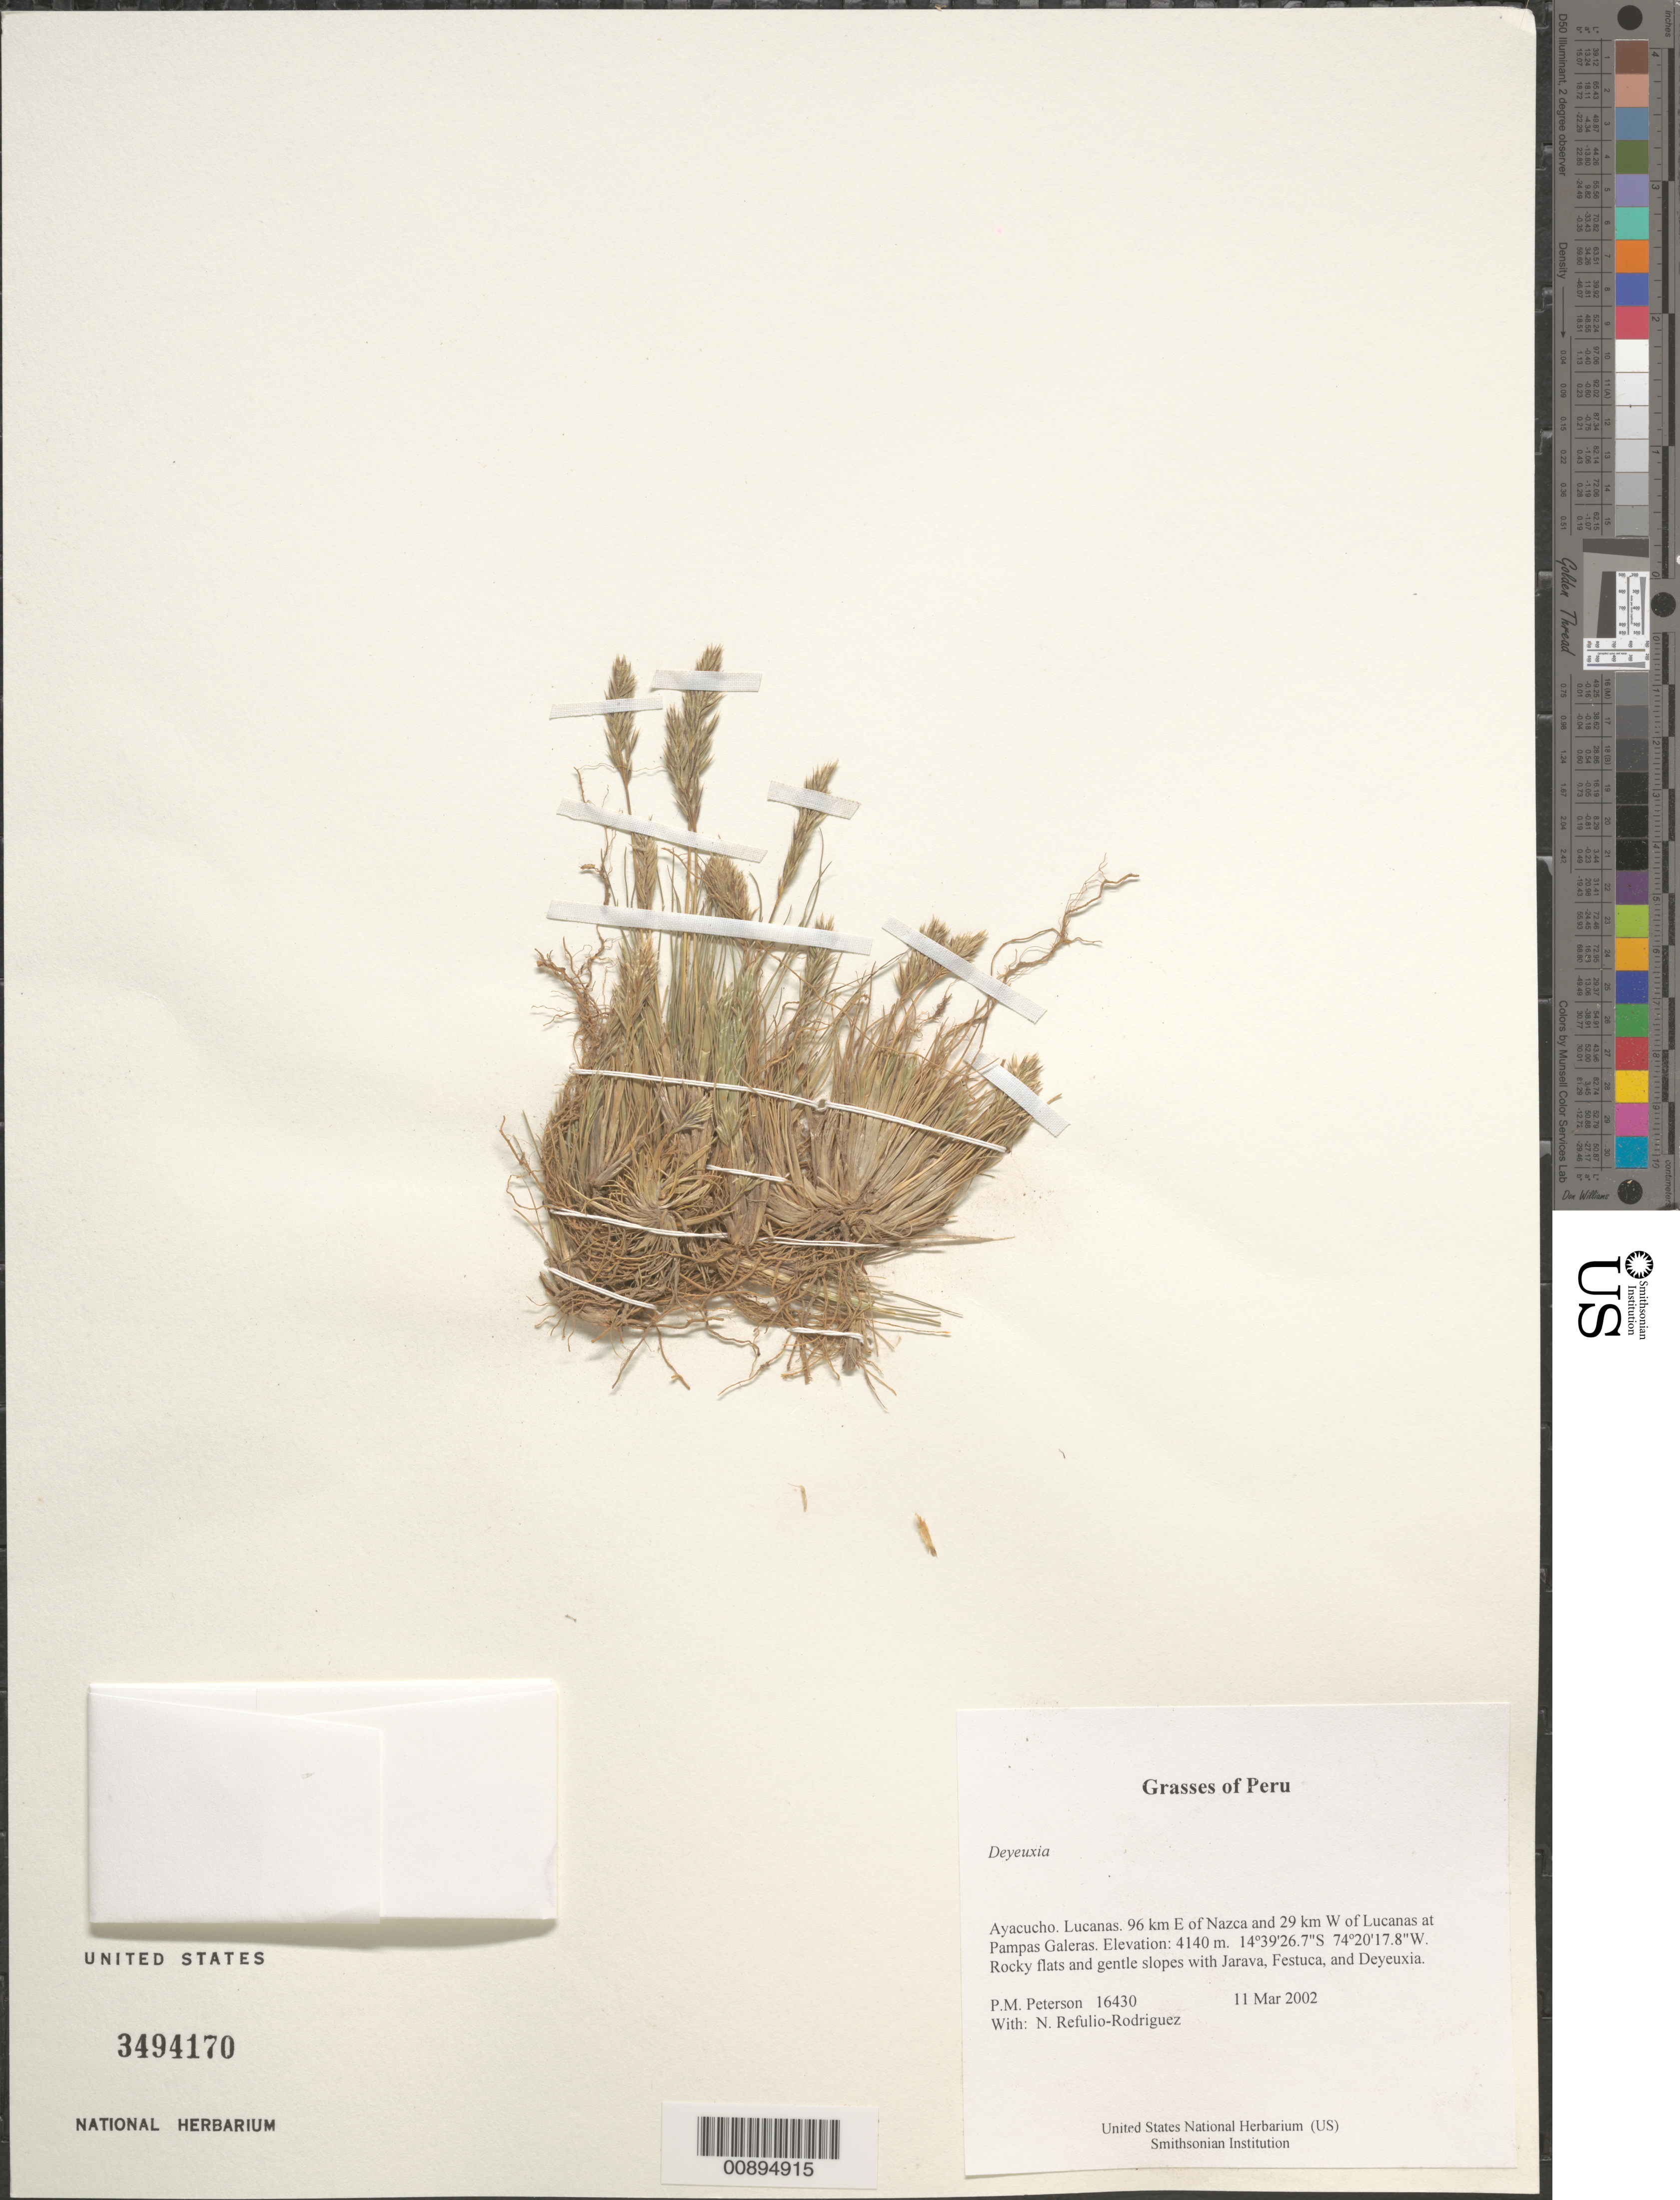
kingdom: Plantae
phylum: Tracheophyta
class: Liliopsida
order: Poales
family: Poaceae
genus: Calamagrostis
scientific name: Calamagrostis sp.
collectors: P. M. Peterson & N. Refulio-Rodríguez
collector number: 16430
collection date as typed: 11 Mar 2002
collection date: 2002-03-11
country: Peru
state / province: Ayacucho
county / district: Lucanas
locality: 96 km E of Nazca and 29 km W of Lucanas at Pampas Galeras.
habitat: Rocky flats and gentle slopes with ~Jarava, Festuca, and Deyeuxia~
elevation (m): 4140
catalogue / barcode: US 3494170